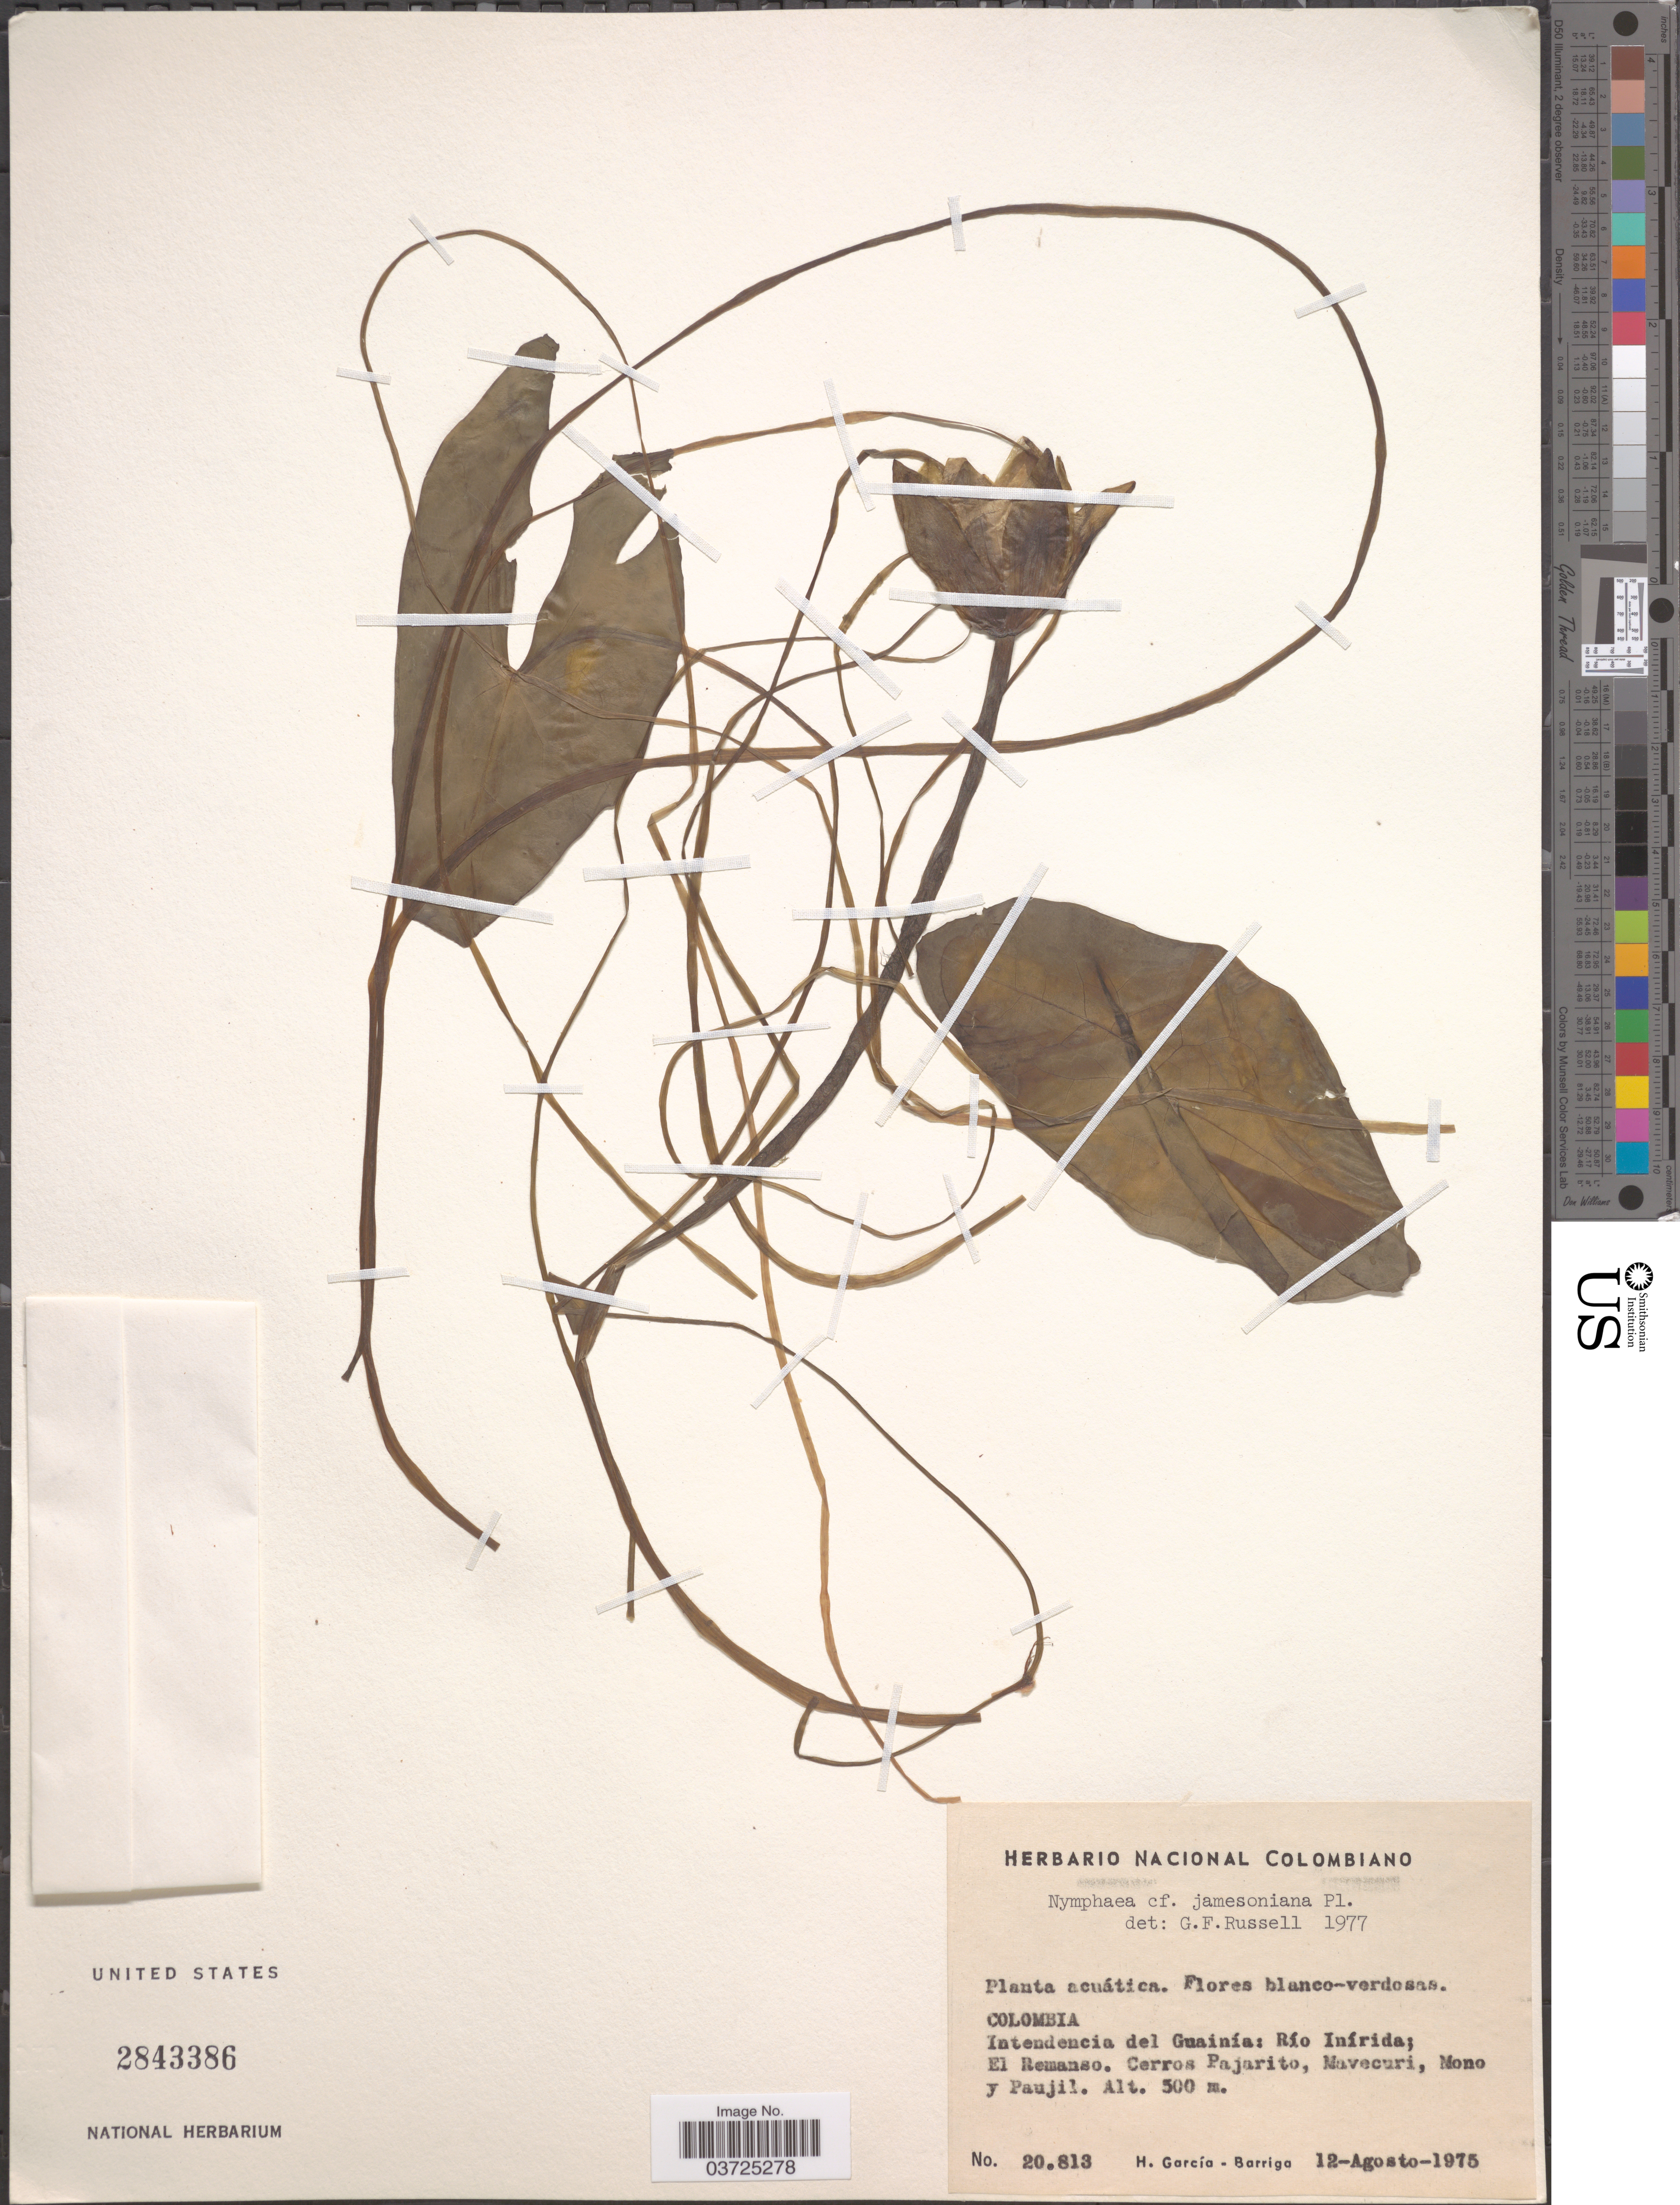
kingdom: Plantae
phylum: Tracheophyta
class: Magnoliopsida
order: Nymphaeales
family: Nymphaeaceae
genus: Nymphaea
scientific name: Nymphaea jamesoniana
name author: Planch.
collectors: H. García Barriga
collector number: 20813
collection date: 1975-08-12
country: Colombia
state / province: Guainía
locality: Intendencia del Guainía: Río Inírida; Al Remanso. Carros Pajarito, Mavecuri, Nono y Paujil.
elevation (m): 500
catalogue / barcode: US 2843386